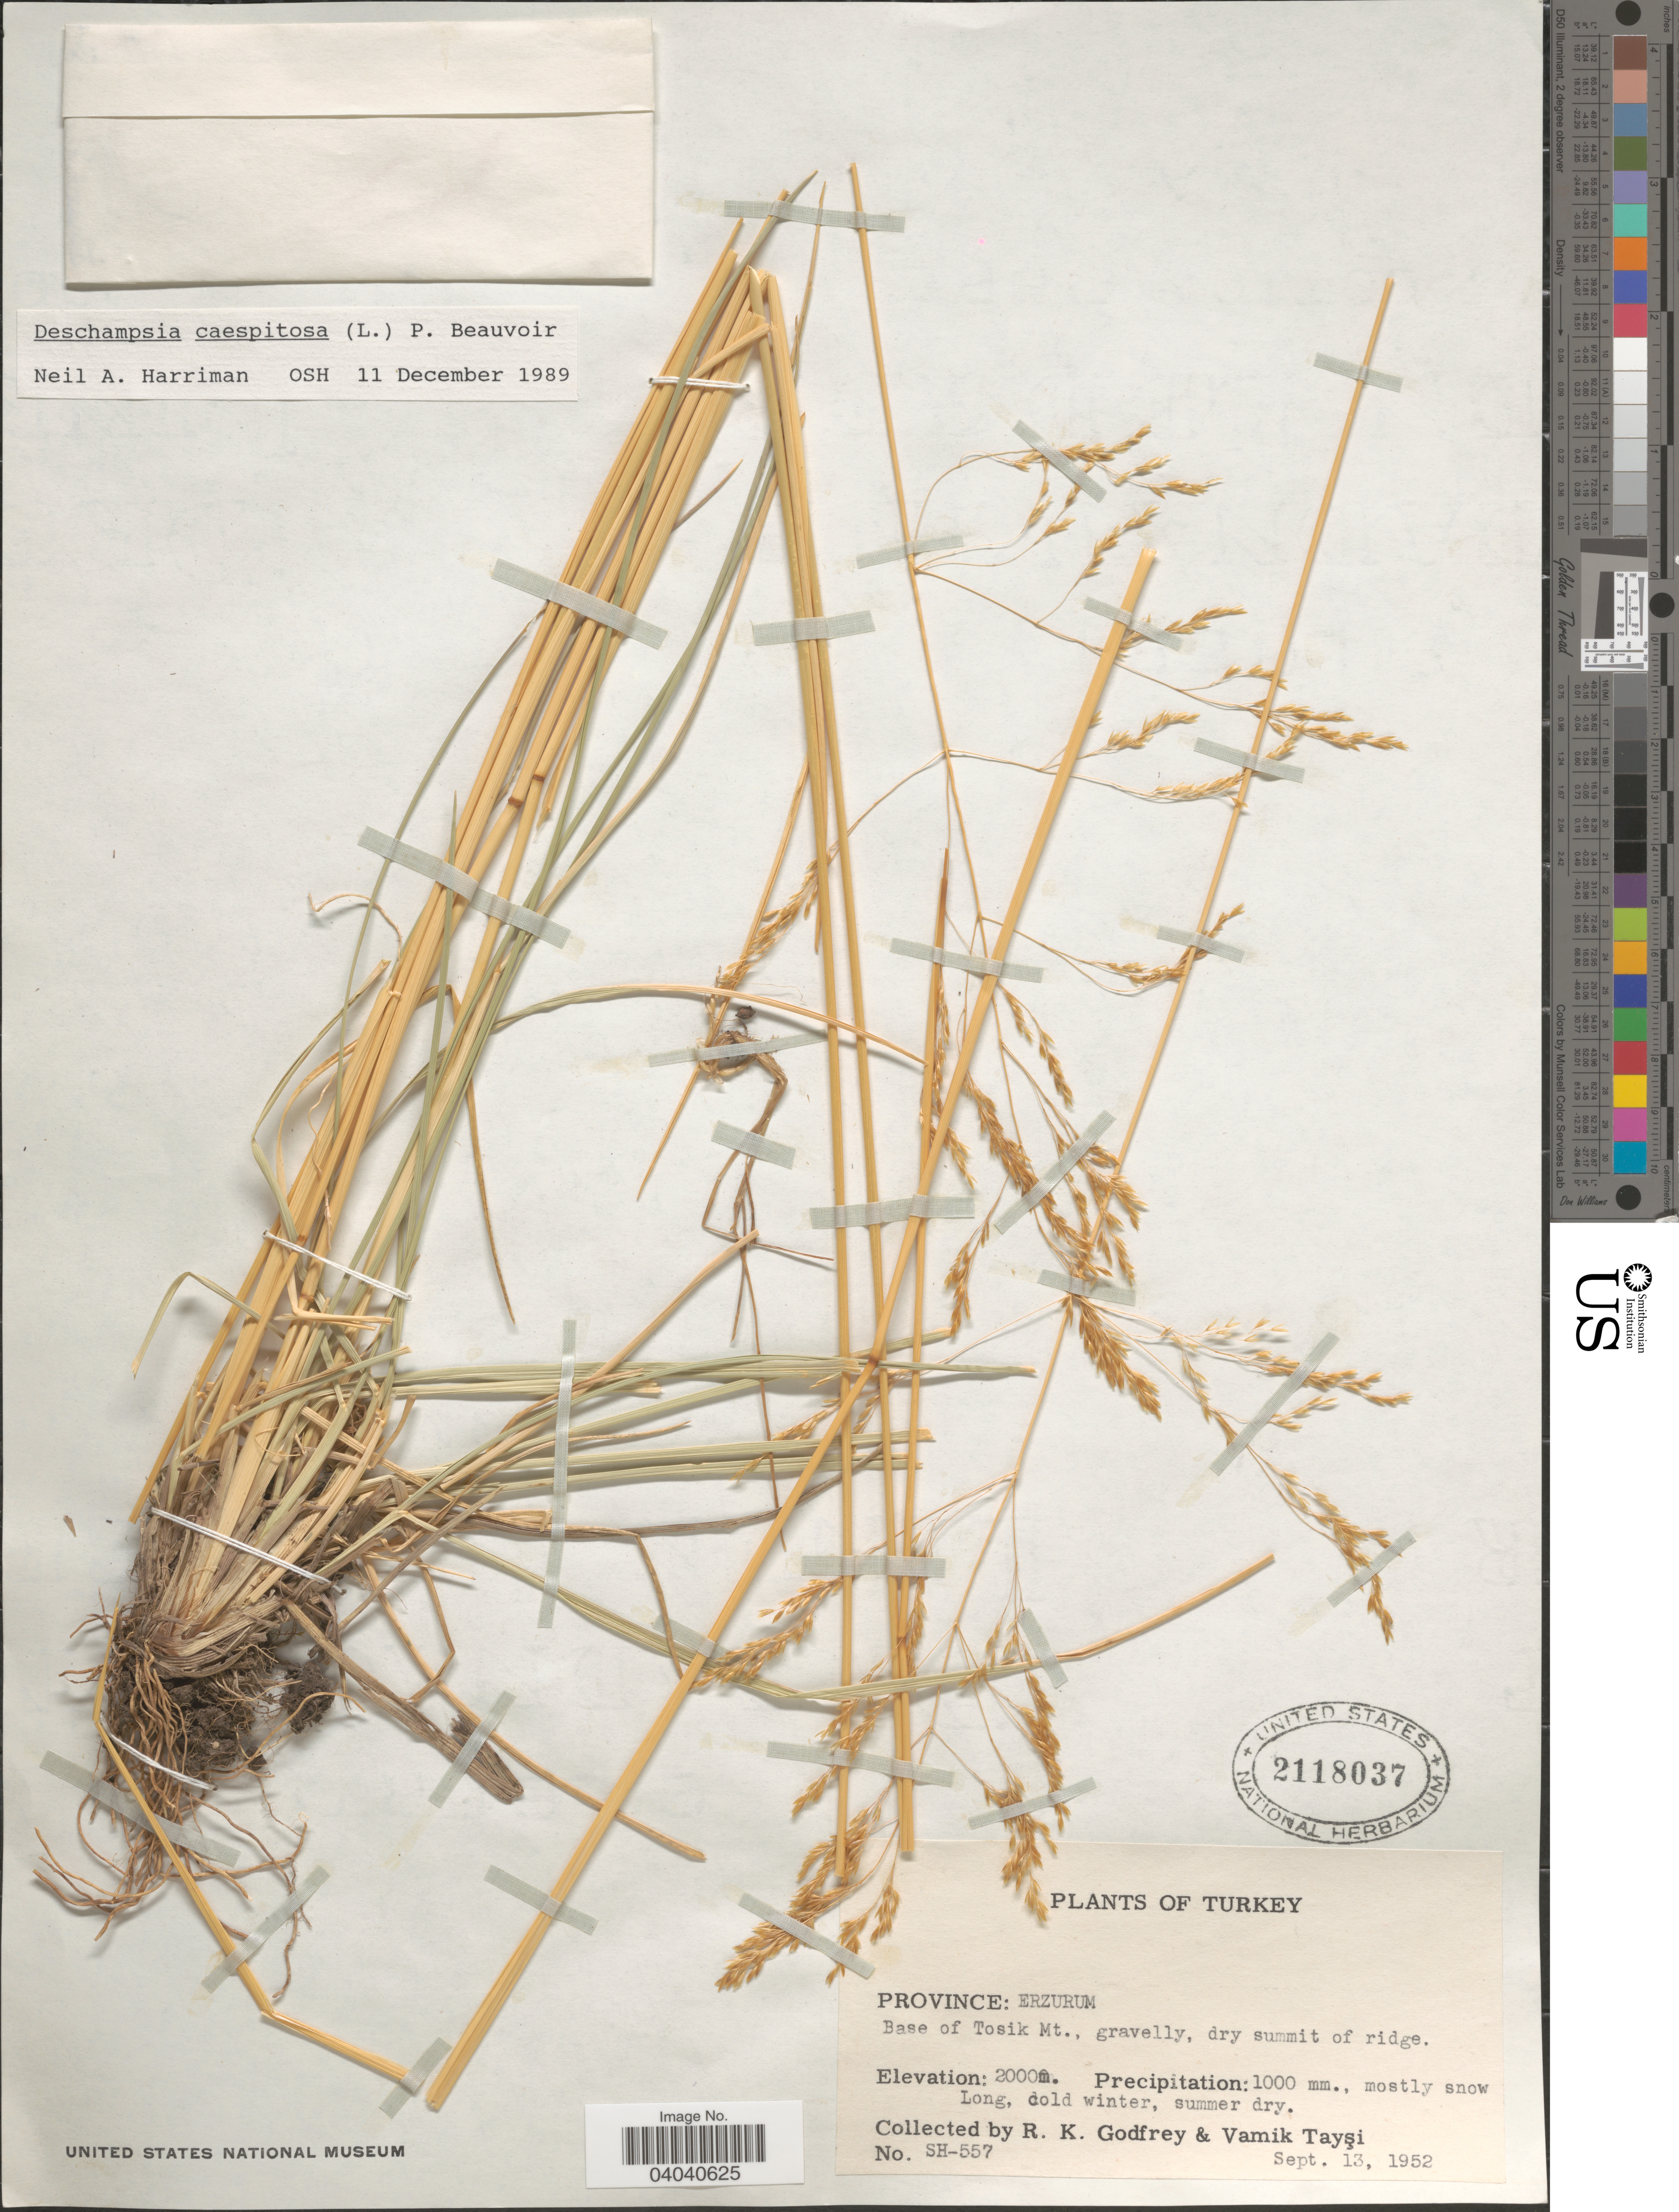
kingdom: Plantae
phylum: Tracheophyta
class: Liliopsida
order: Poales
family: Poaceae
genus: Deschampsia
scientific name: Deschampsia cespitosa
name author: (L.) P. Beauv.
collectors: R. K. Godfrey & V. Taysi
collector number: SH-557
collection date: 1952-09-13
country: Turkey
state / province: Erzurum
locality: Base of Tosik Mt.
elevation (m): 2000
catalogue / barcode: US 2118037